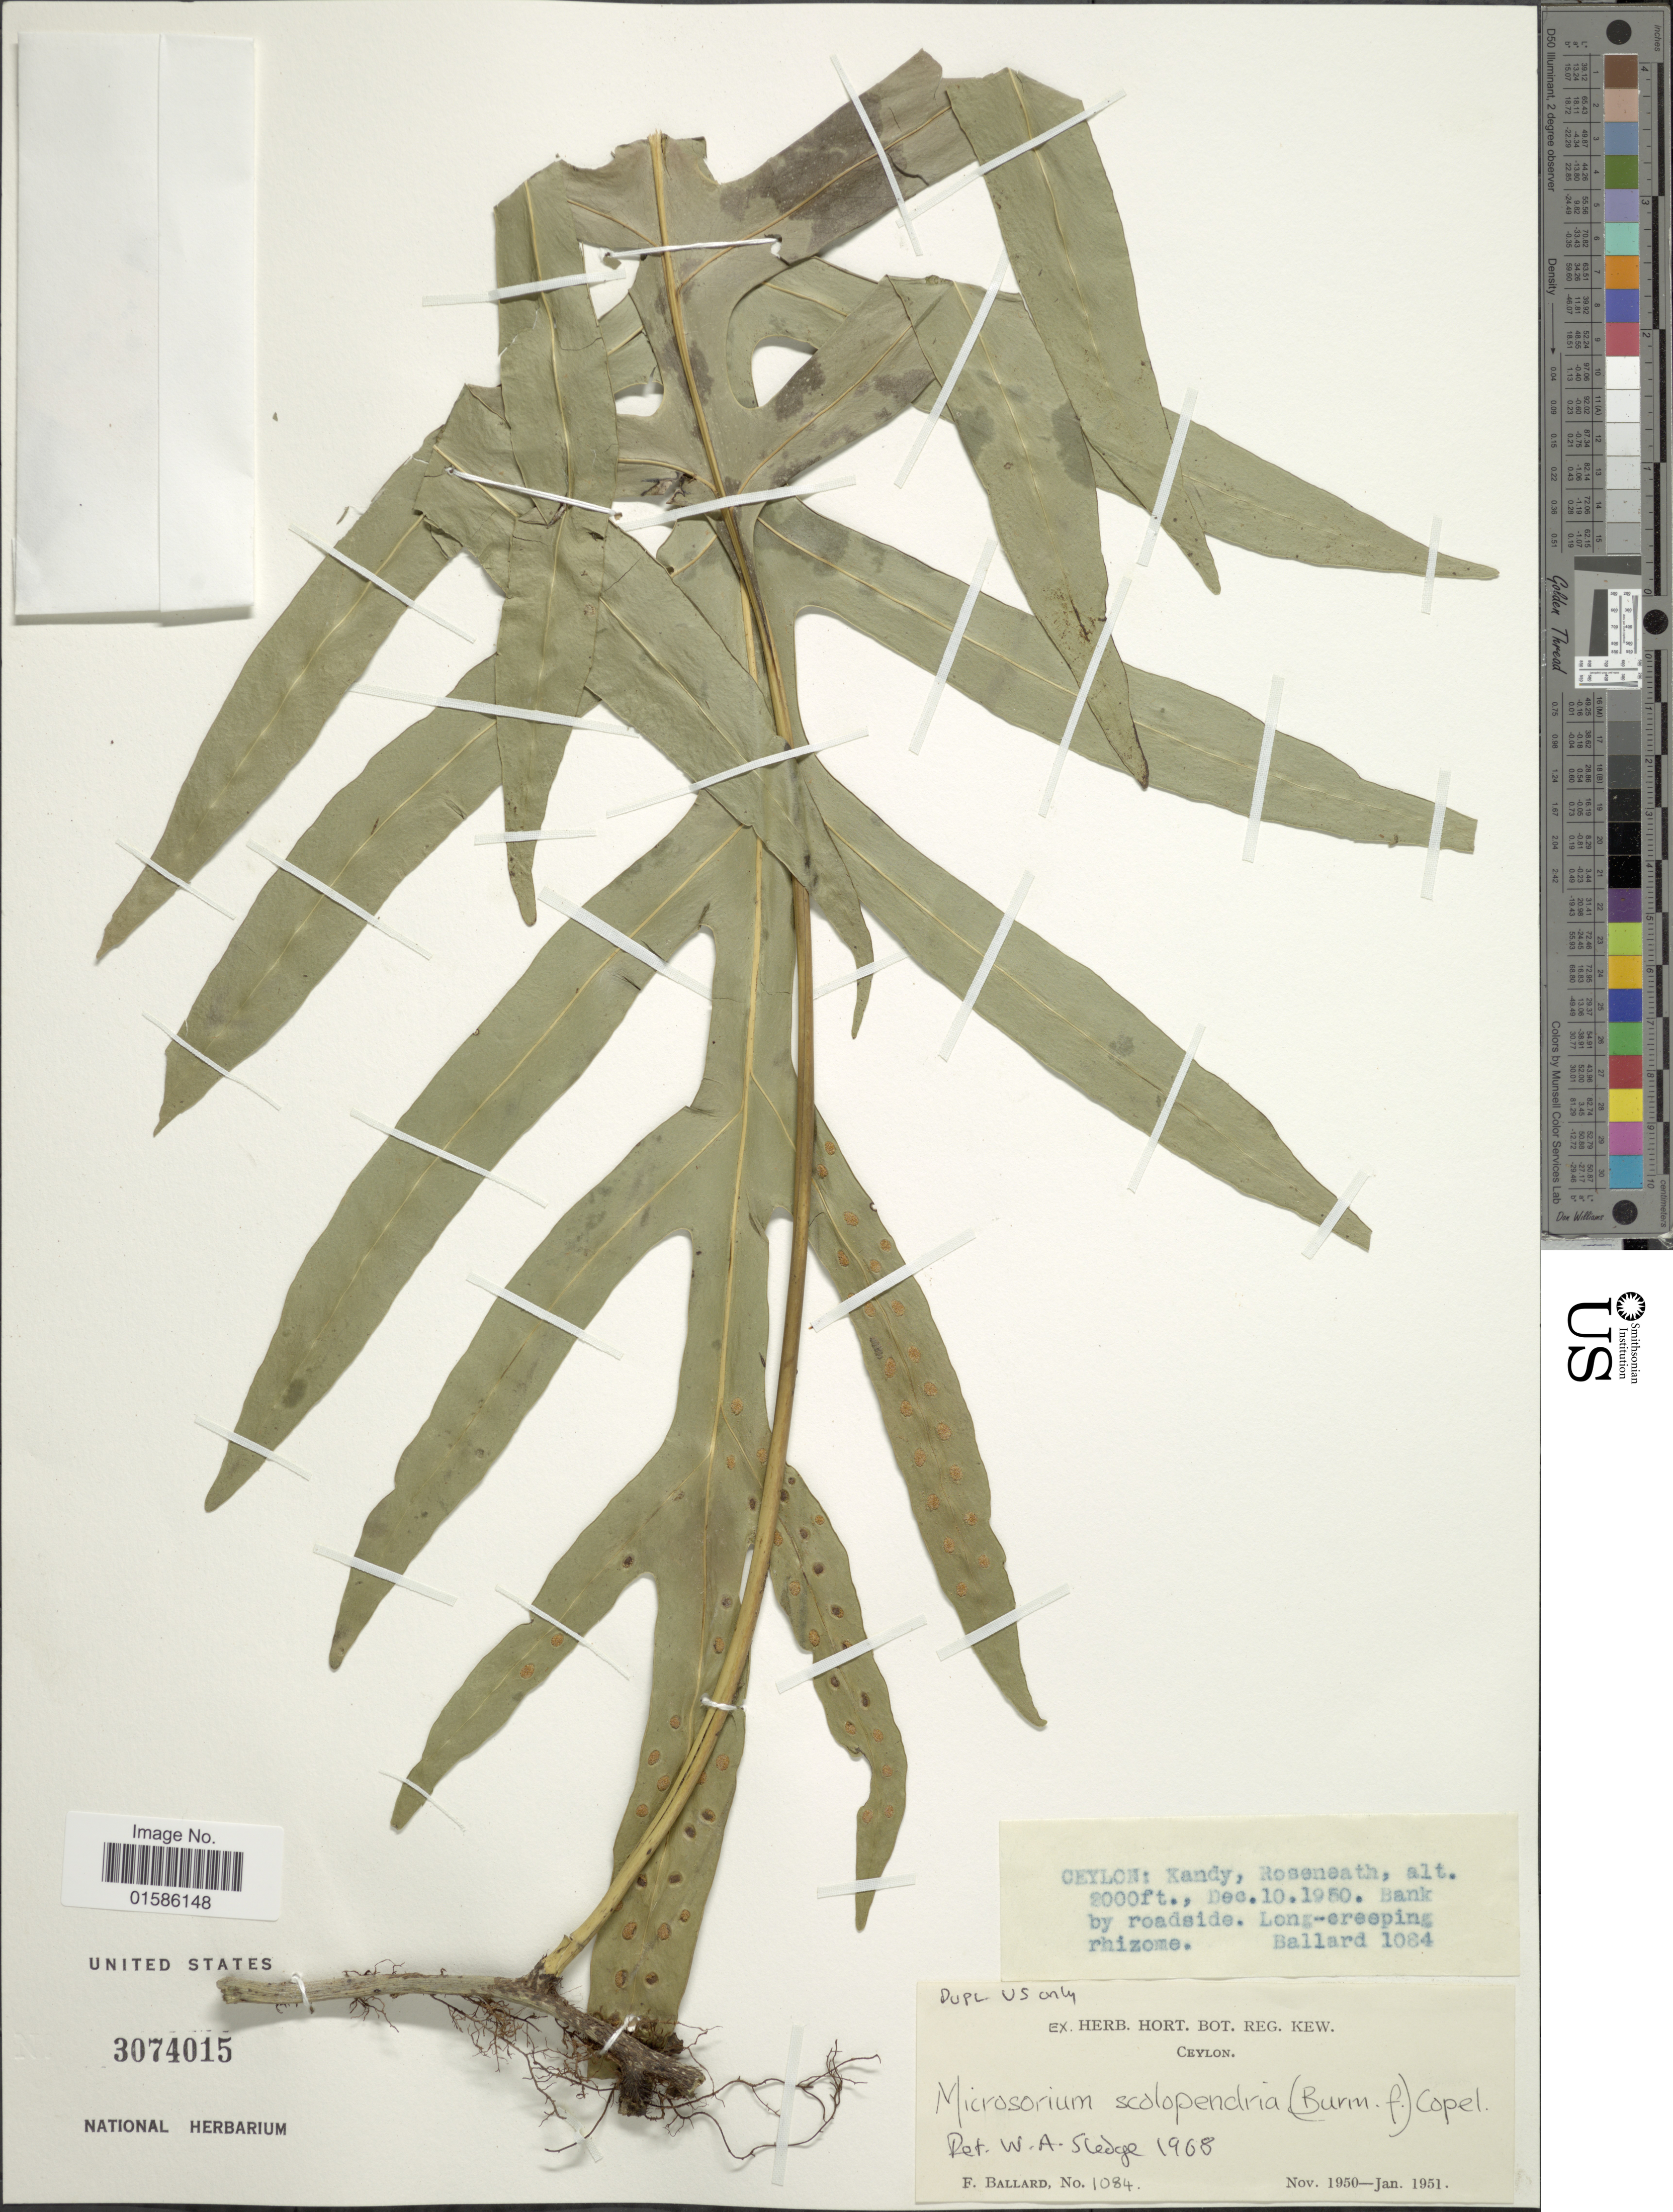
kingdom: Plantae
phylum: Tracheophyta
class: Polypodiopsida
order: Polypodiales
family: Polypodiaceae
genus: Microsorum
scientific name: Microsorum scolopendria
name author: (Burm. f.) Copel.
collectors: F. Ballard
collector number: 1084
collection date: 1950-12-10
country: Sri Lanka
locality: Ceylon: Kandy, Roseneath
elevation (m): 610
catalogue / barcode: US 3074015